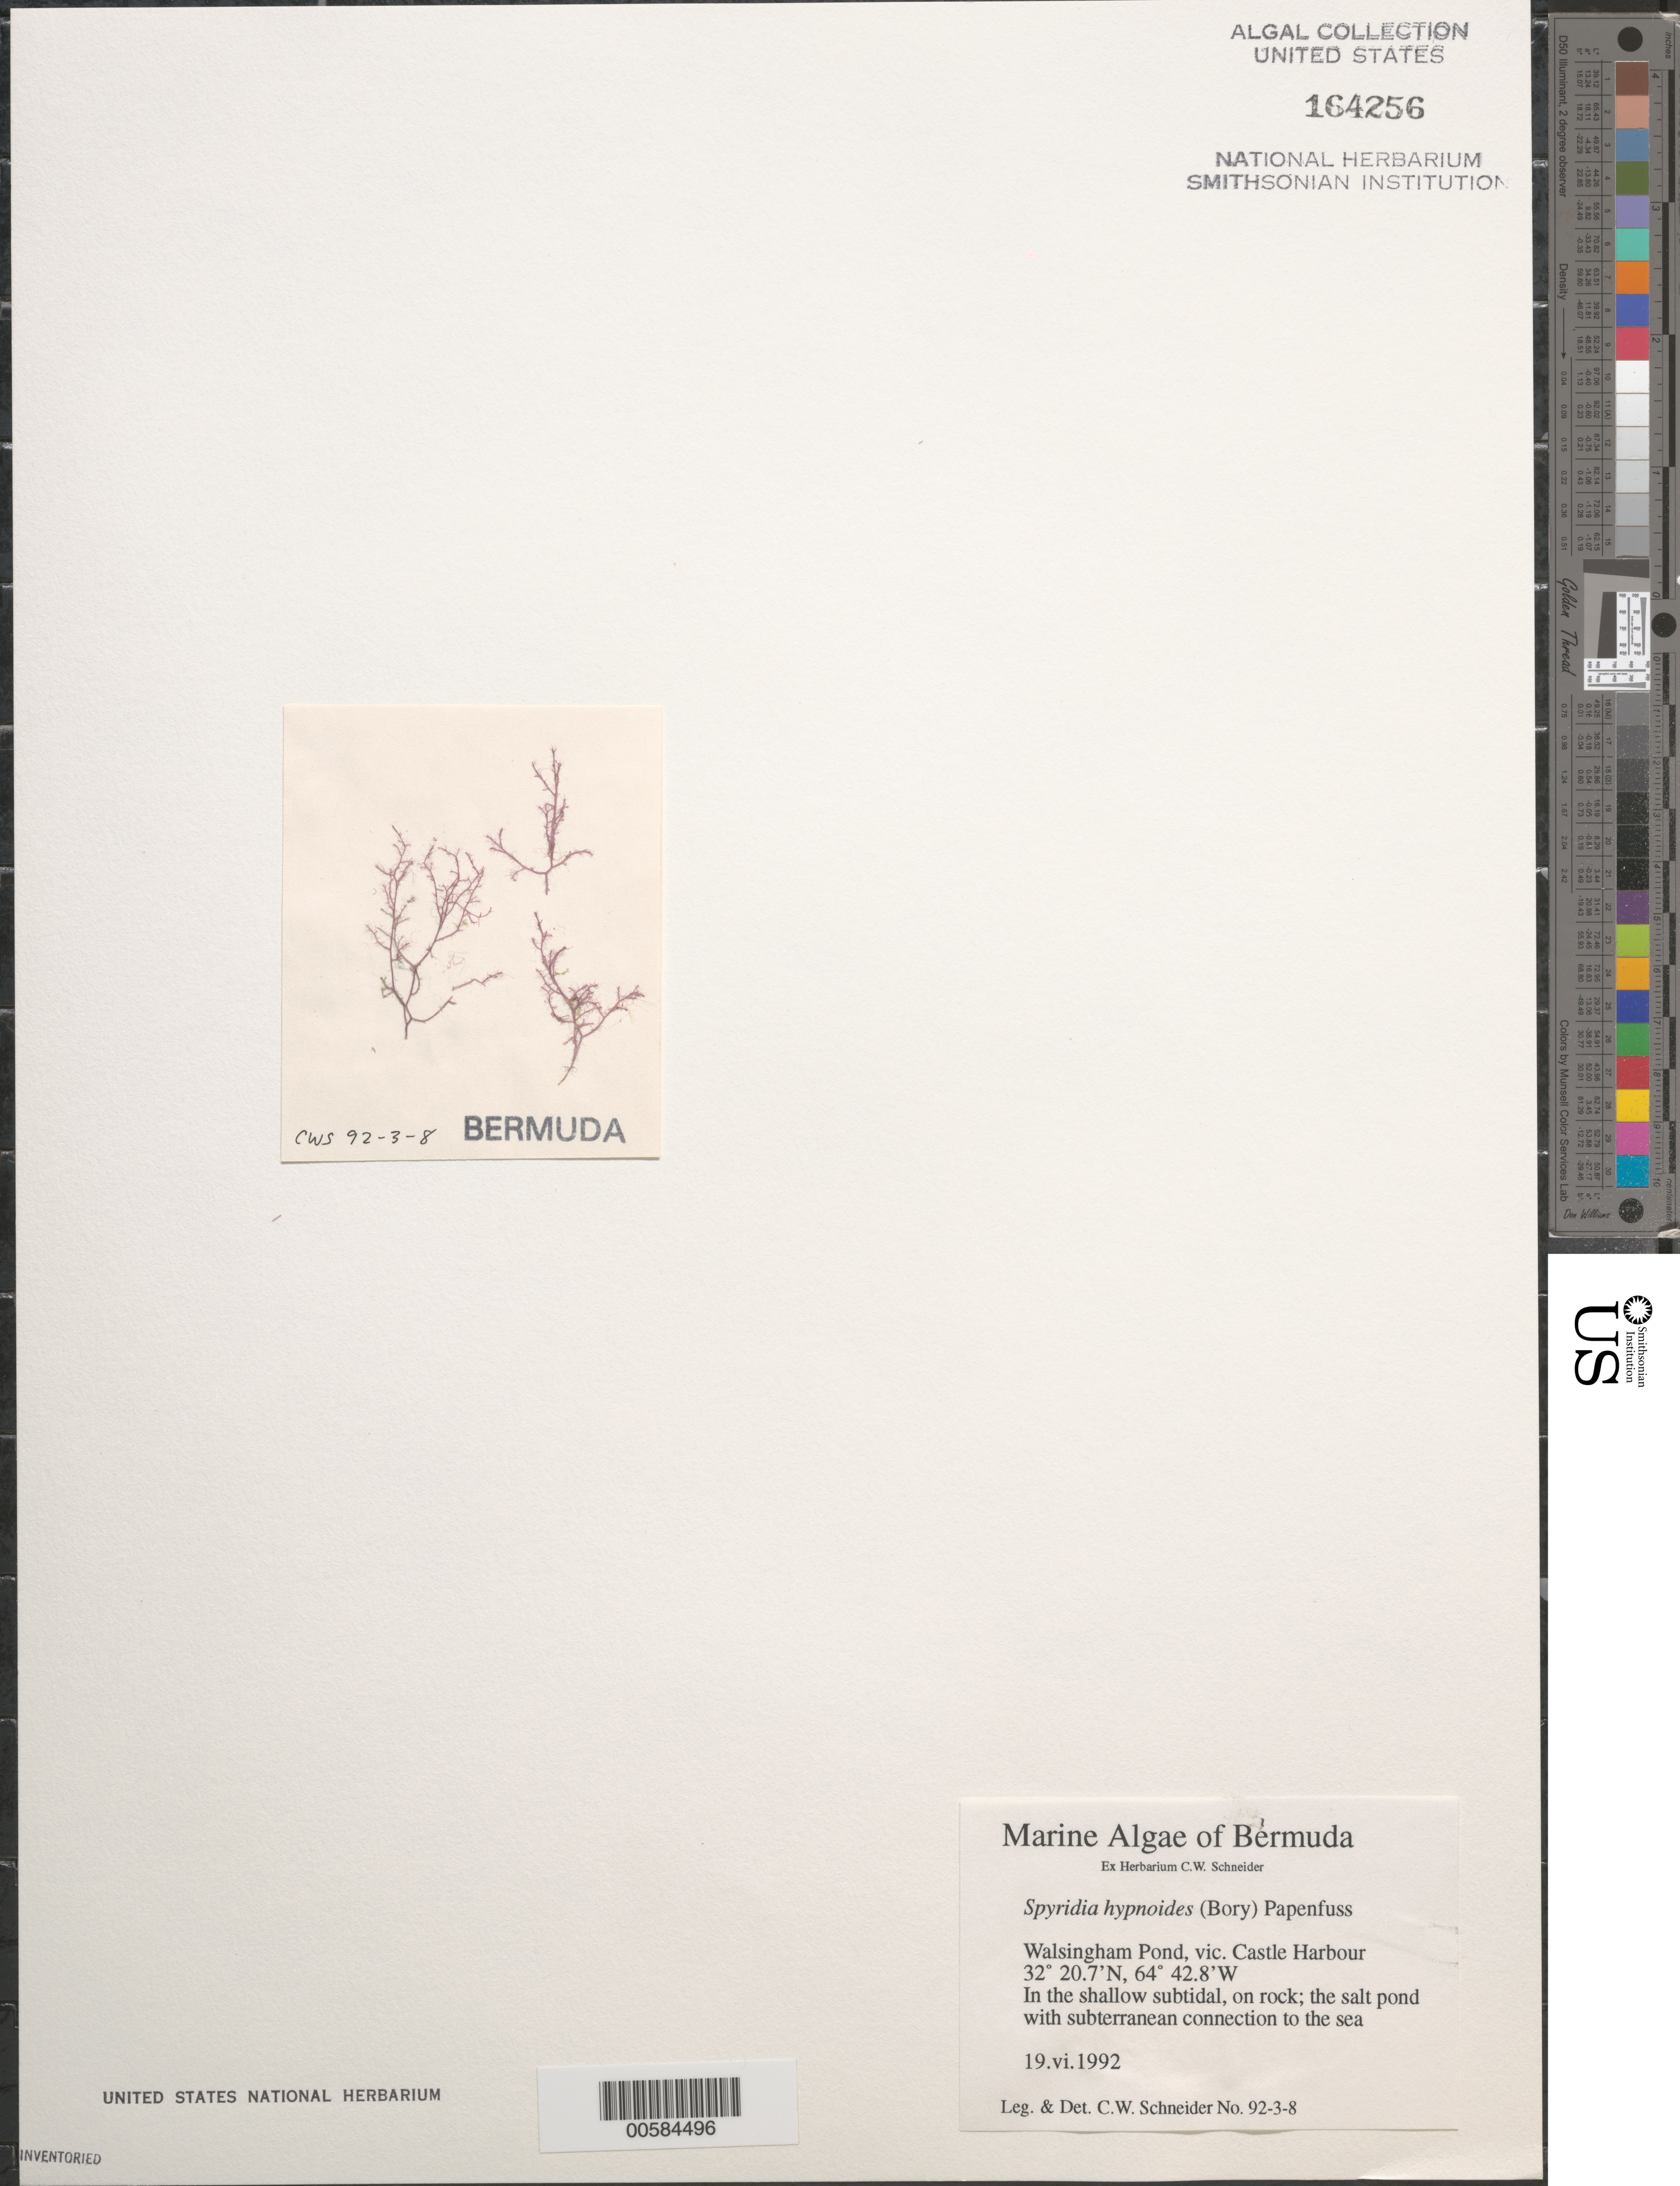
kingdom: Plantae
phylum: Rhodophyta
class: Florideophyceae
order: Ceramiales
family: Spyridiaceae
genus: Spyridia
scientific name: Spyridia hypnoides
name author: (Bory) Papenf.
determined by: Schneider, C. W.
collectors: C. W. Schneider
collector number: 92-3-8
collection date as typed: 19 Jun 1992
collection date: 1992-06-19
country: Bermuda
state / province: Hamilton Parish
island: Bermuda Island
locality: Walsingham Pond, Castle Harbour area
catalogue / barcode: US 164256